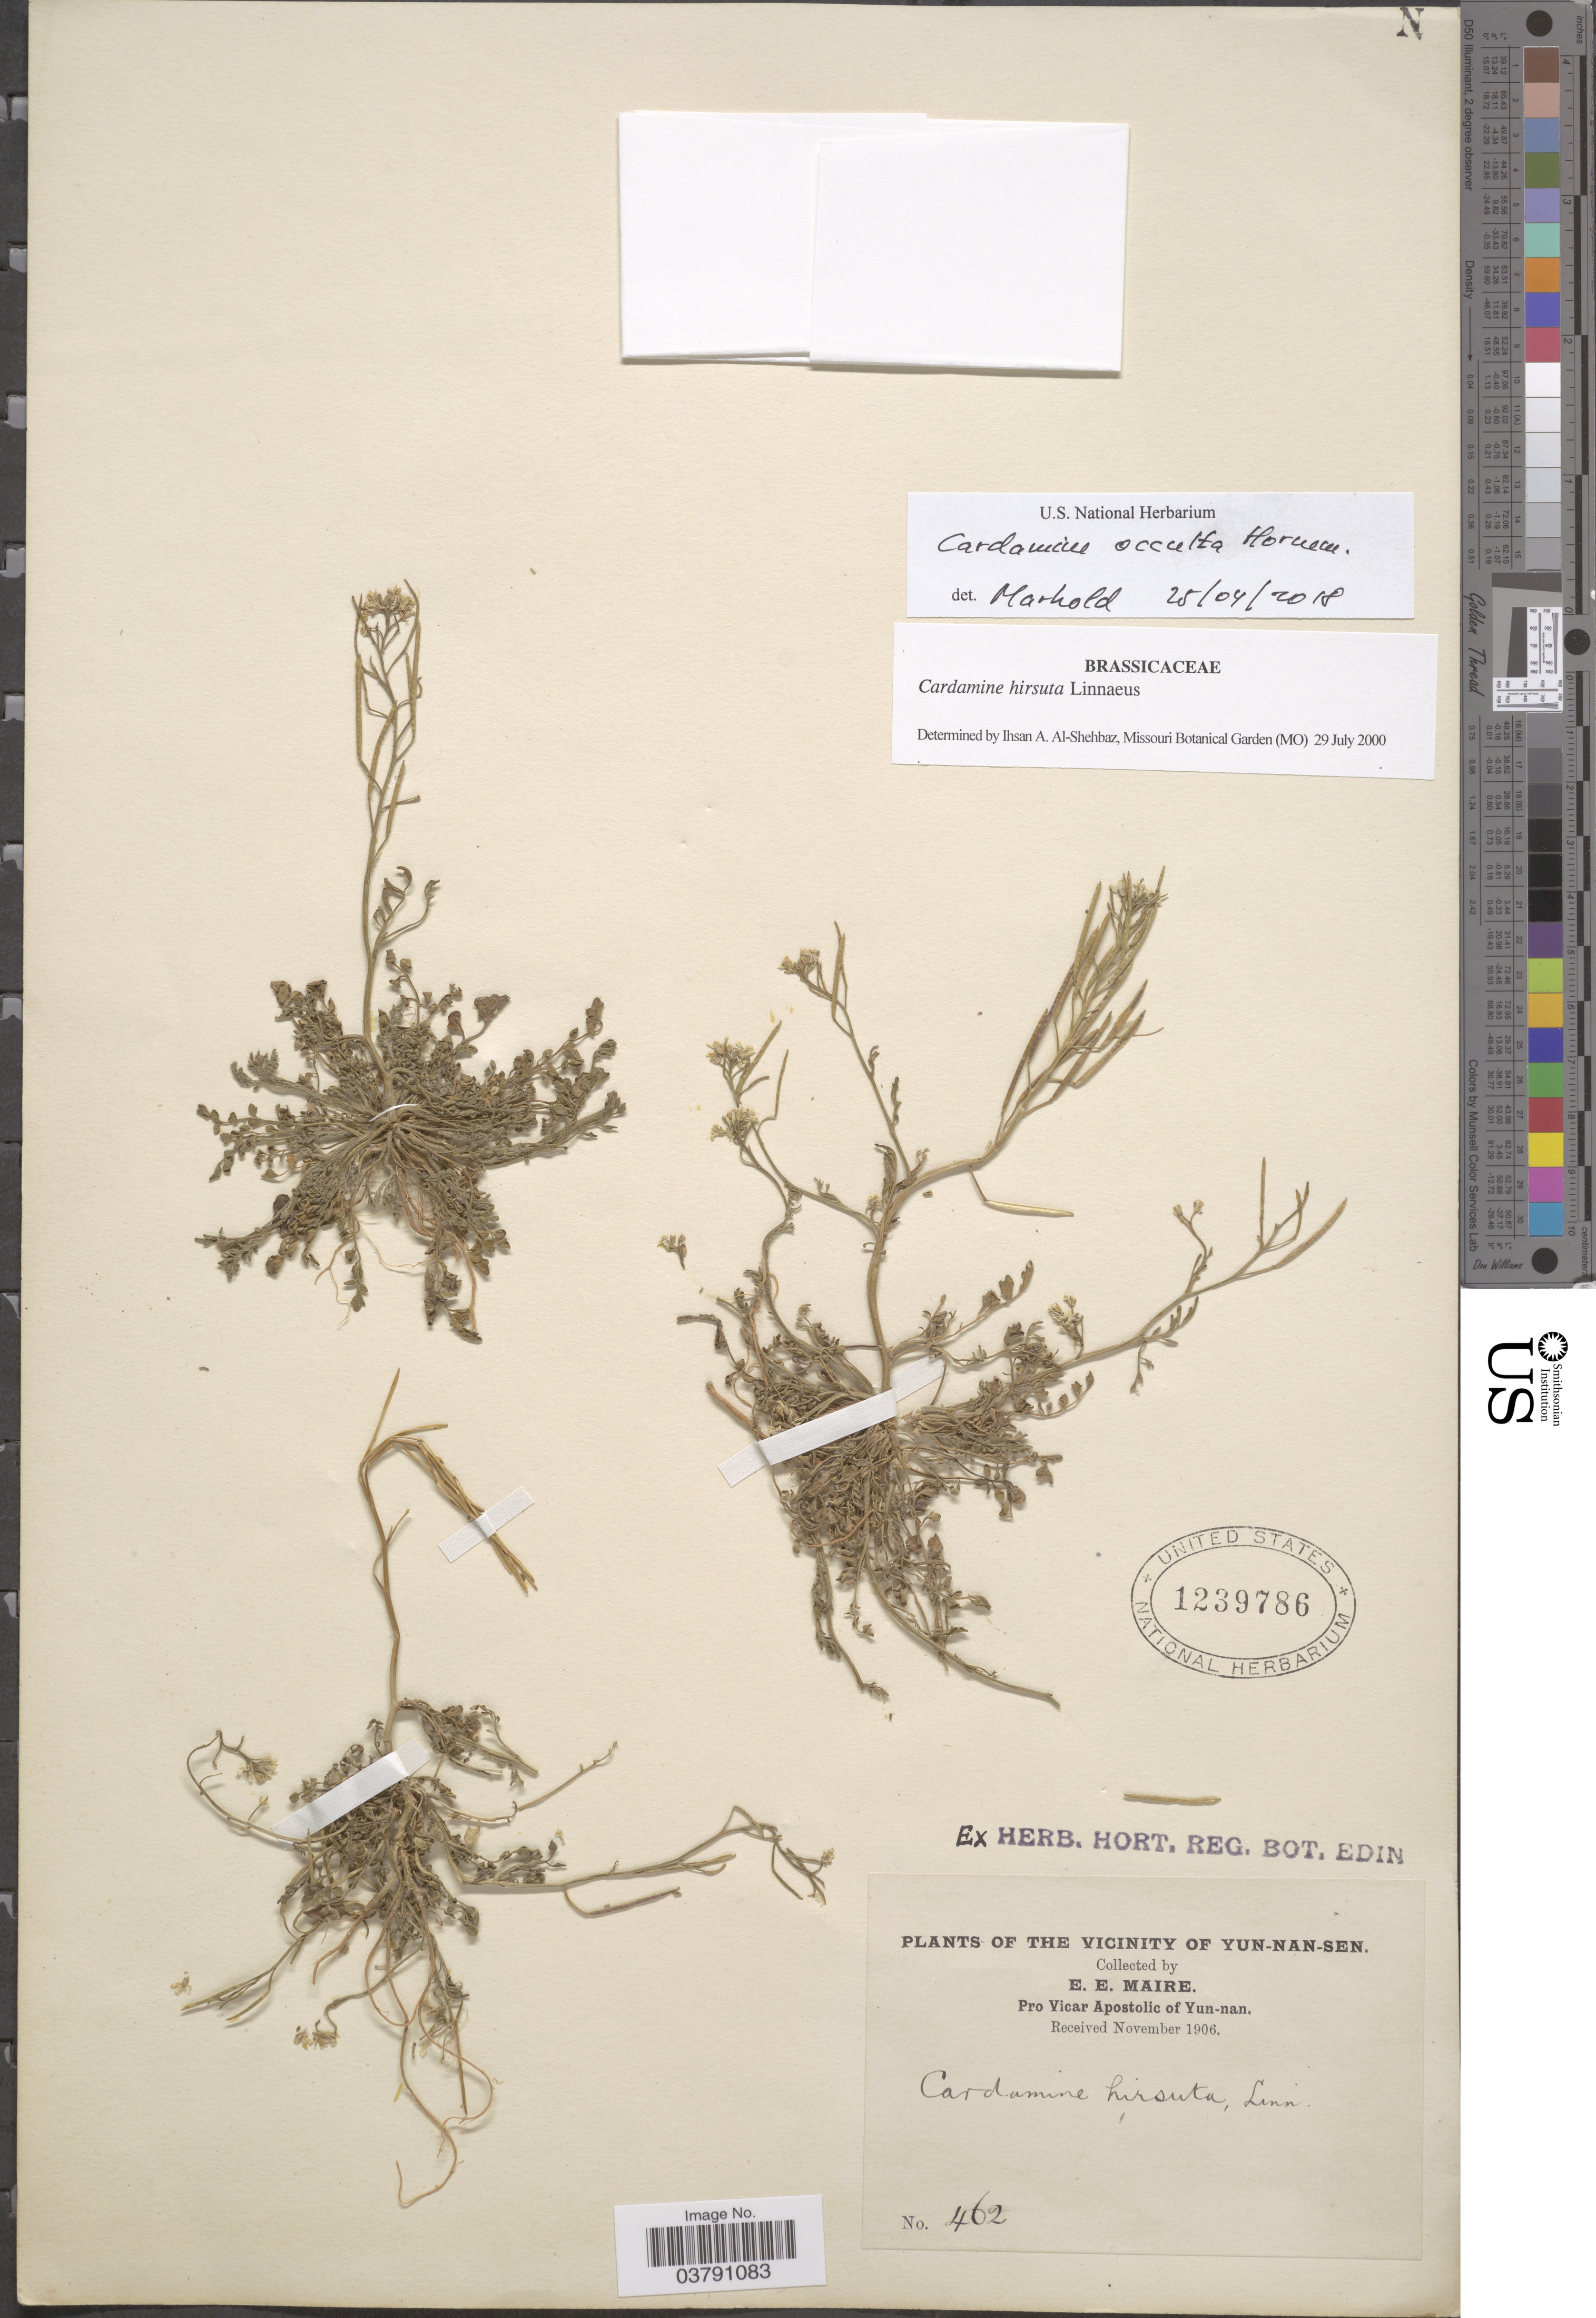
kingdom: Plantae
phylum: Tracheophyta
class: Magnoliopsida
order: Brassicales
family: Brassicaceae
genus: Cardamine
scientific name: Cardamine occulta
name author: Hornem.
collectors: E. E. Maire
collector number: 462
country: China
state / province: Yunnan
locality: The vicinity of Yun-nan-sen.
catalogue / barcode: US 1239786